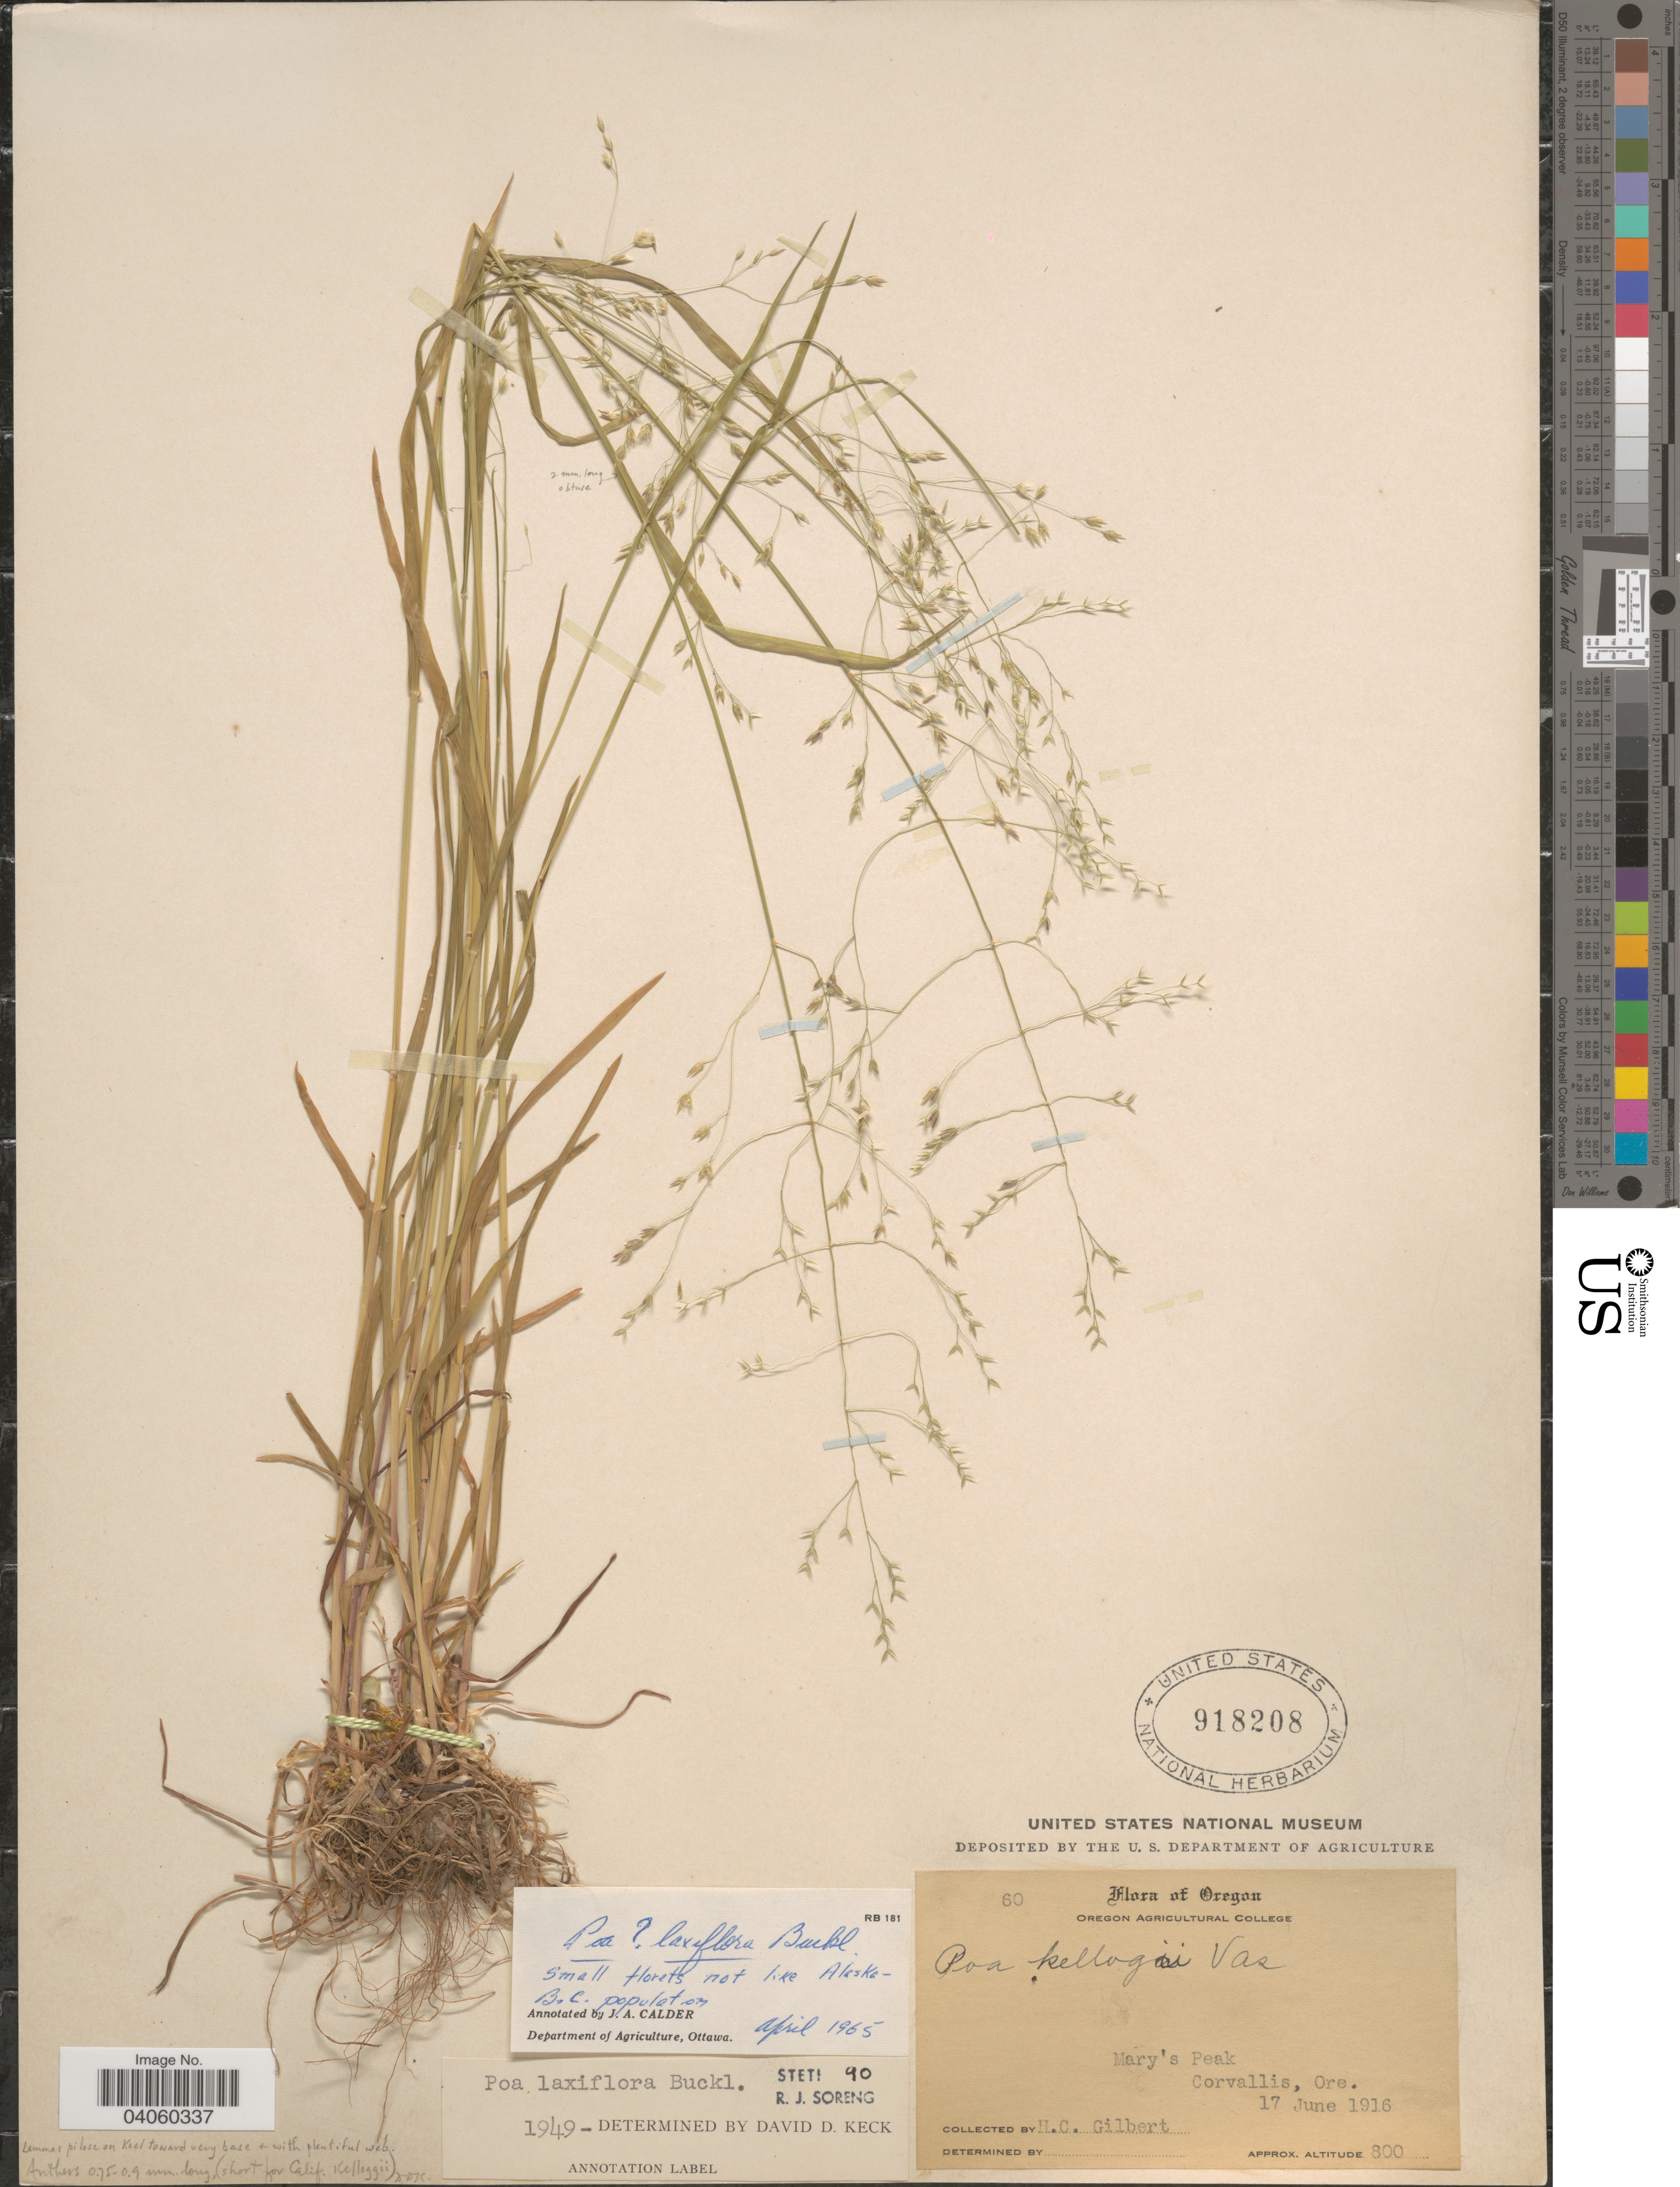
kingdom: Plantae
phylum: Tracheophyta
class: Liliopsida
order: Poales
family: Poaceae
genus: Poa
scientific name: Poa laxiflora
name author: Buckley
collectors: H. Gilbert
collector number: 60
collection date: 1916-06-17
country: United States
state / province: Oregon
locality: Mary's Peak. Corvallis.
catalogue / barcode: US 918208